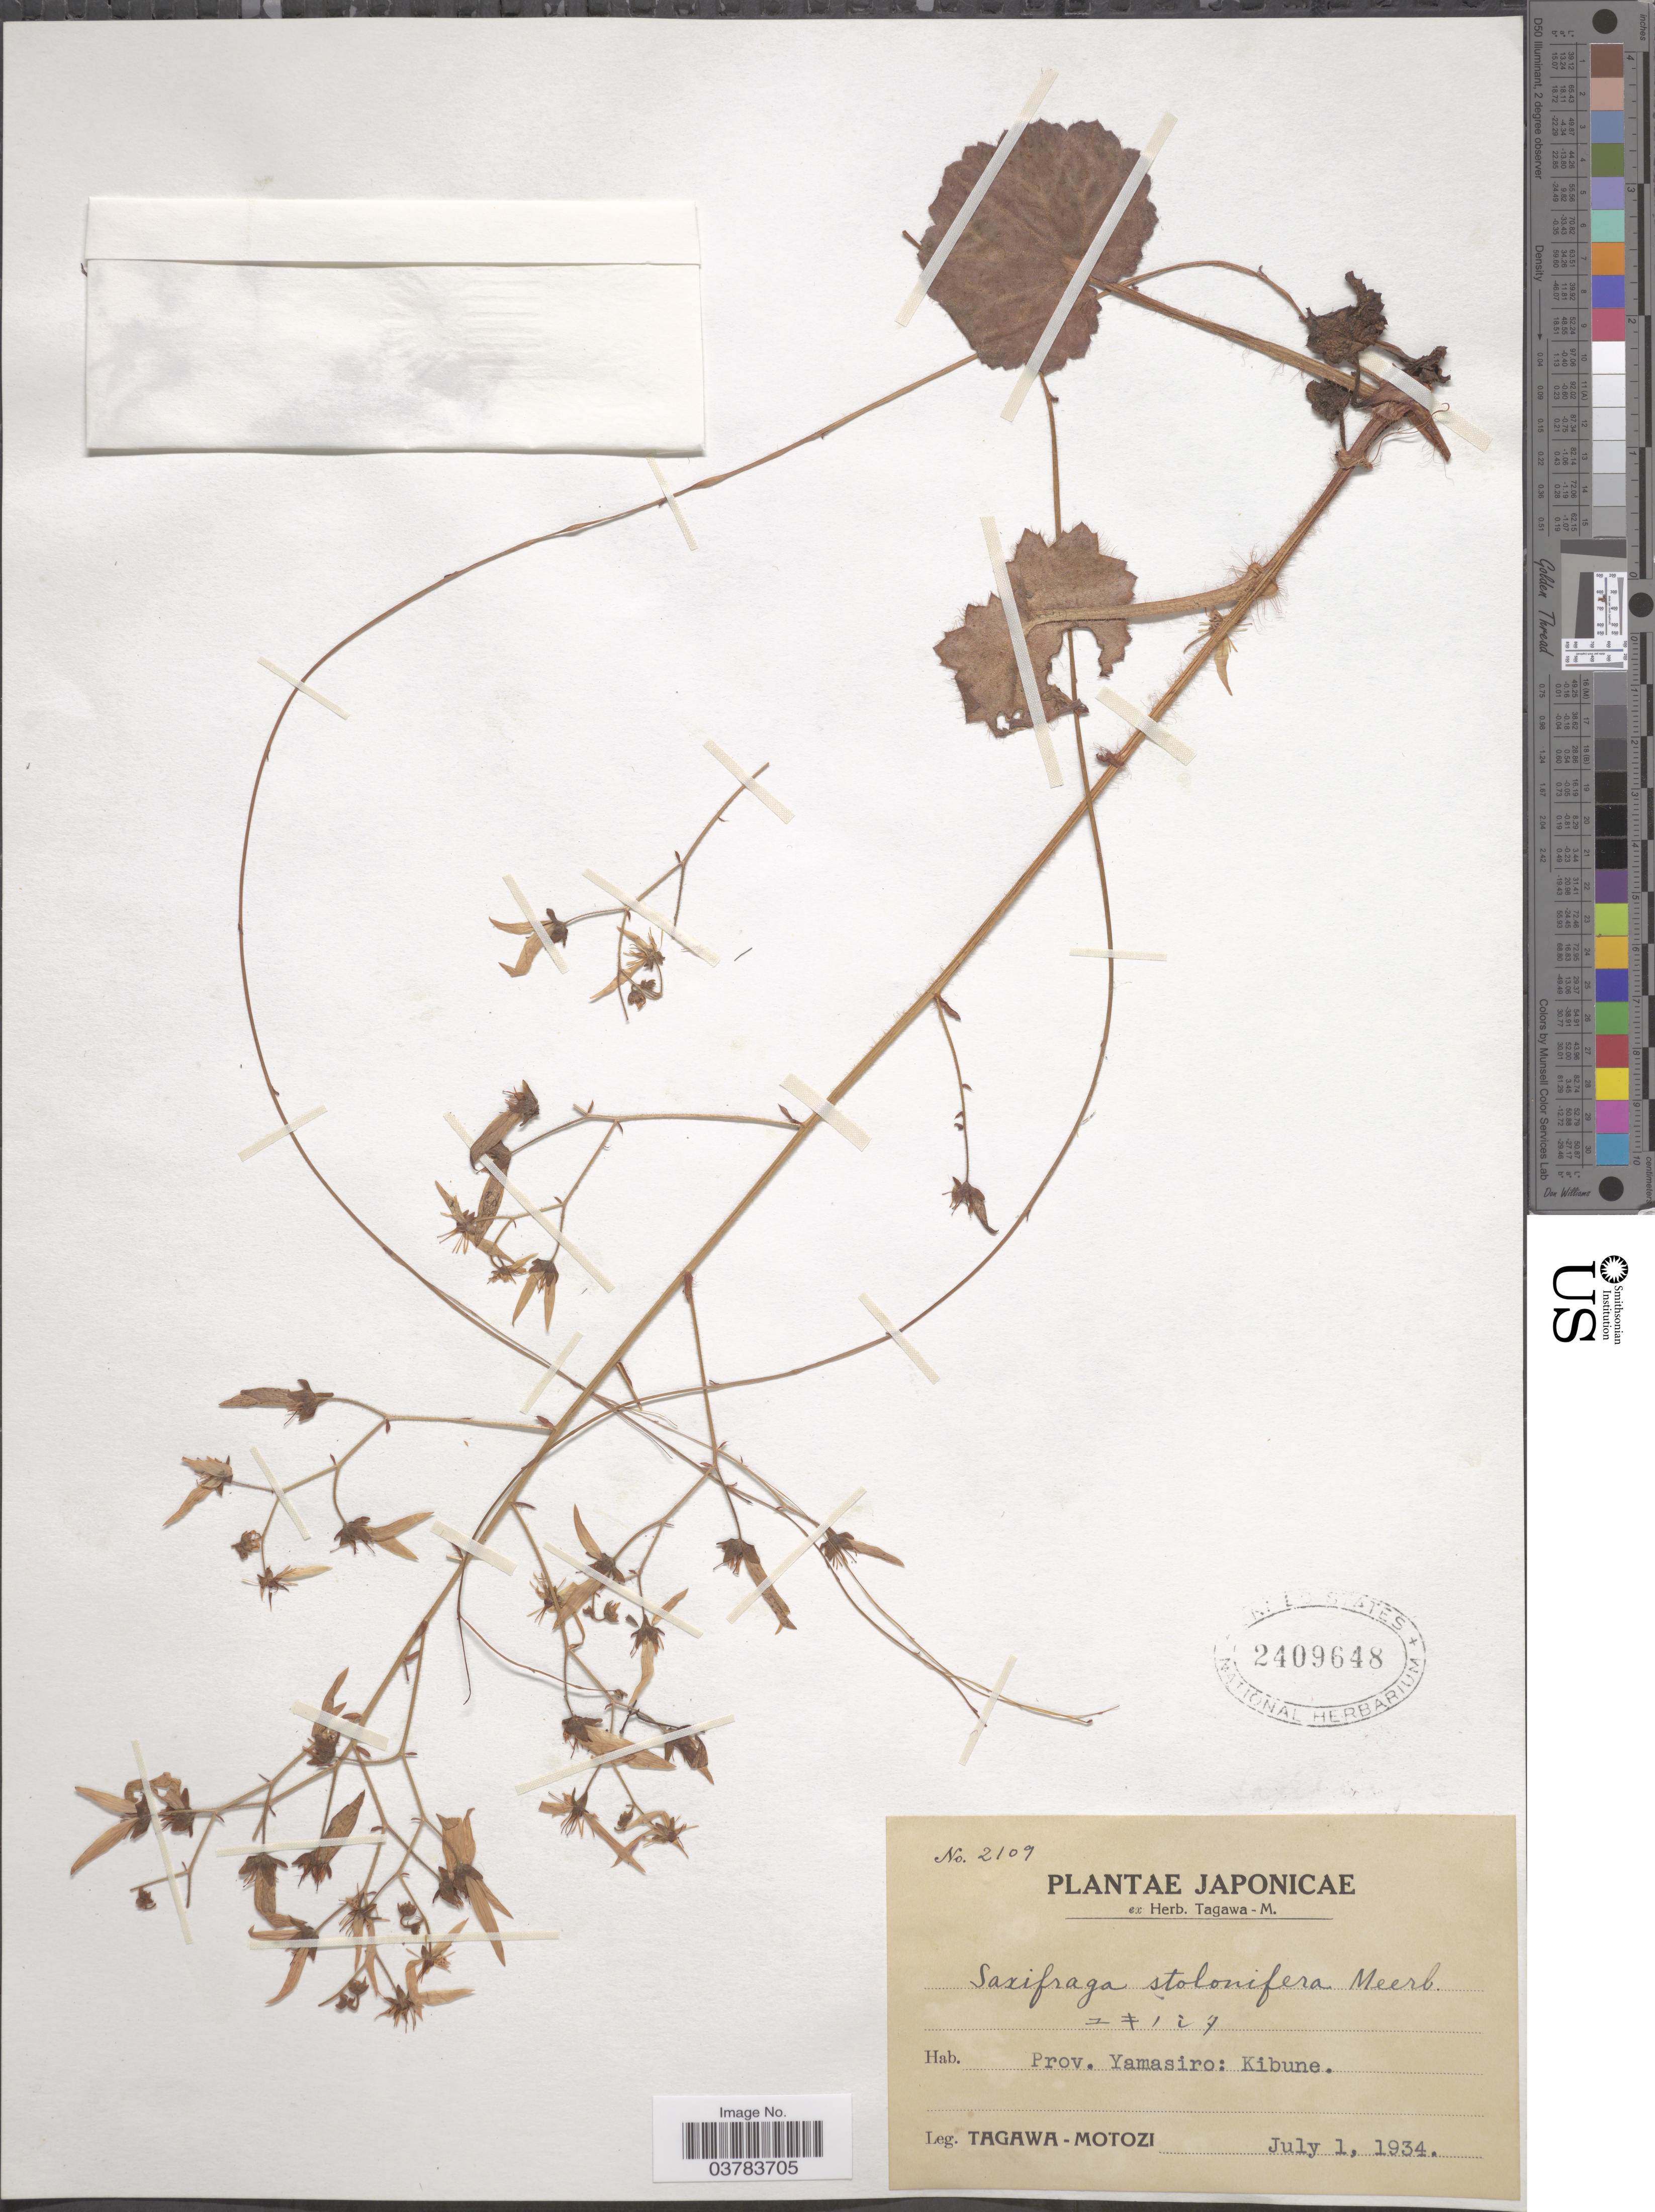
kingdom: Plantae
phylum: Tracheophyta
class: Magnoliopsida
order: Saxifragales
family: Saxifragaceae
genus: Saxifraga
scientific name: Saxifraga stolonifera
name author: Curtis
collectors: M. Tagawa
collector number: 2109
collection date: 1934-07-01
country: Japan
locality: Japonicae. Prov. Yamasiro: Kibune.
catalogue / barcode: US 2409648